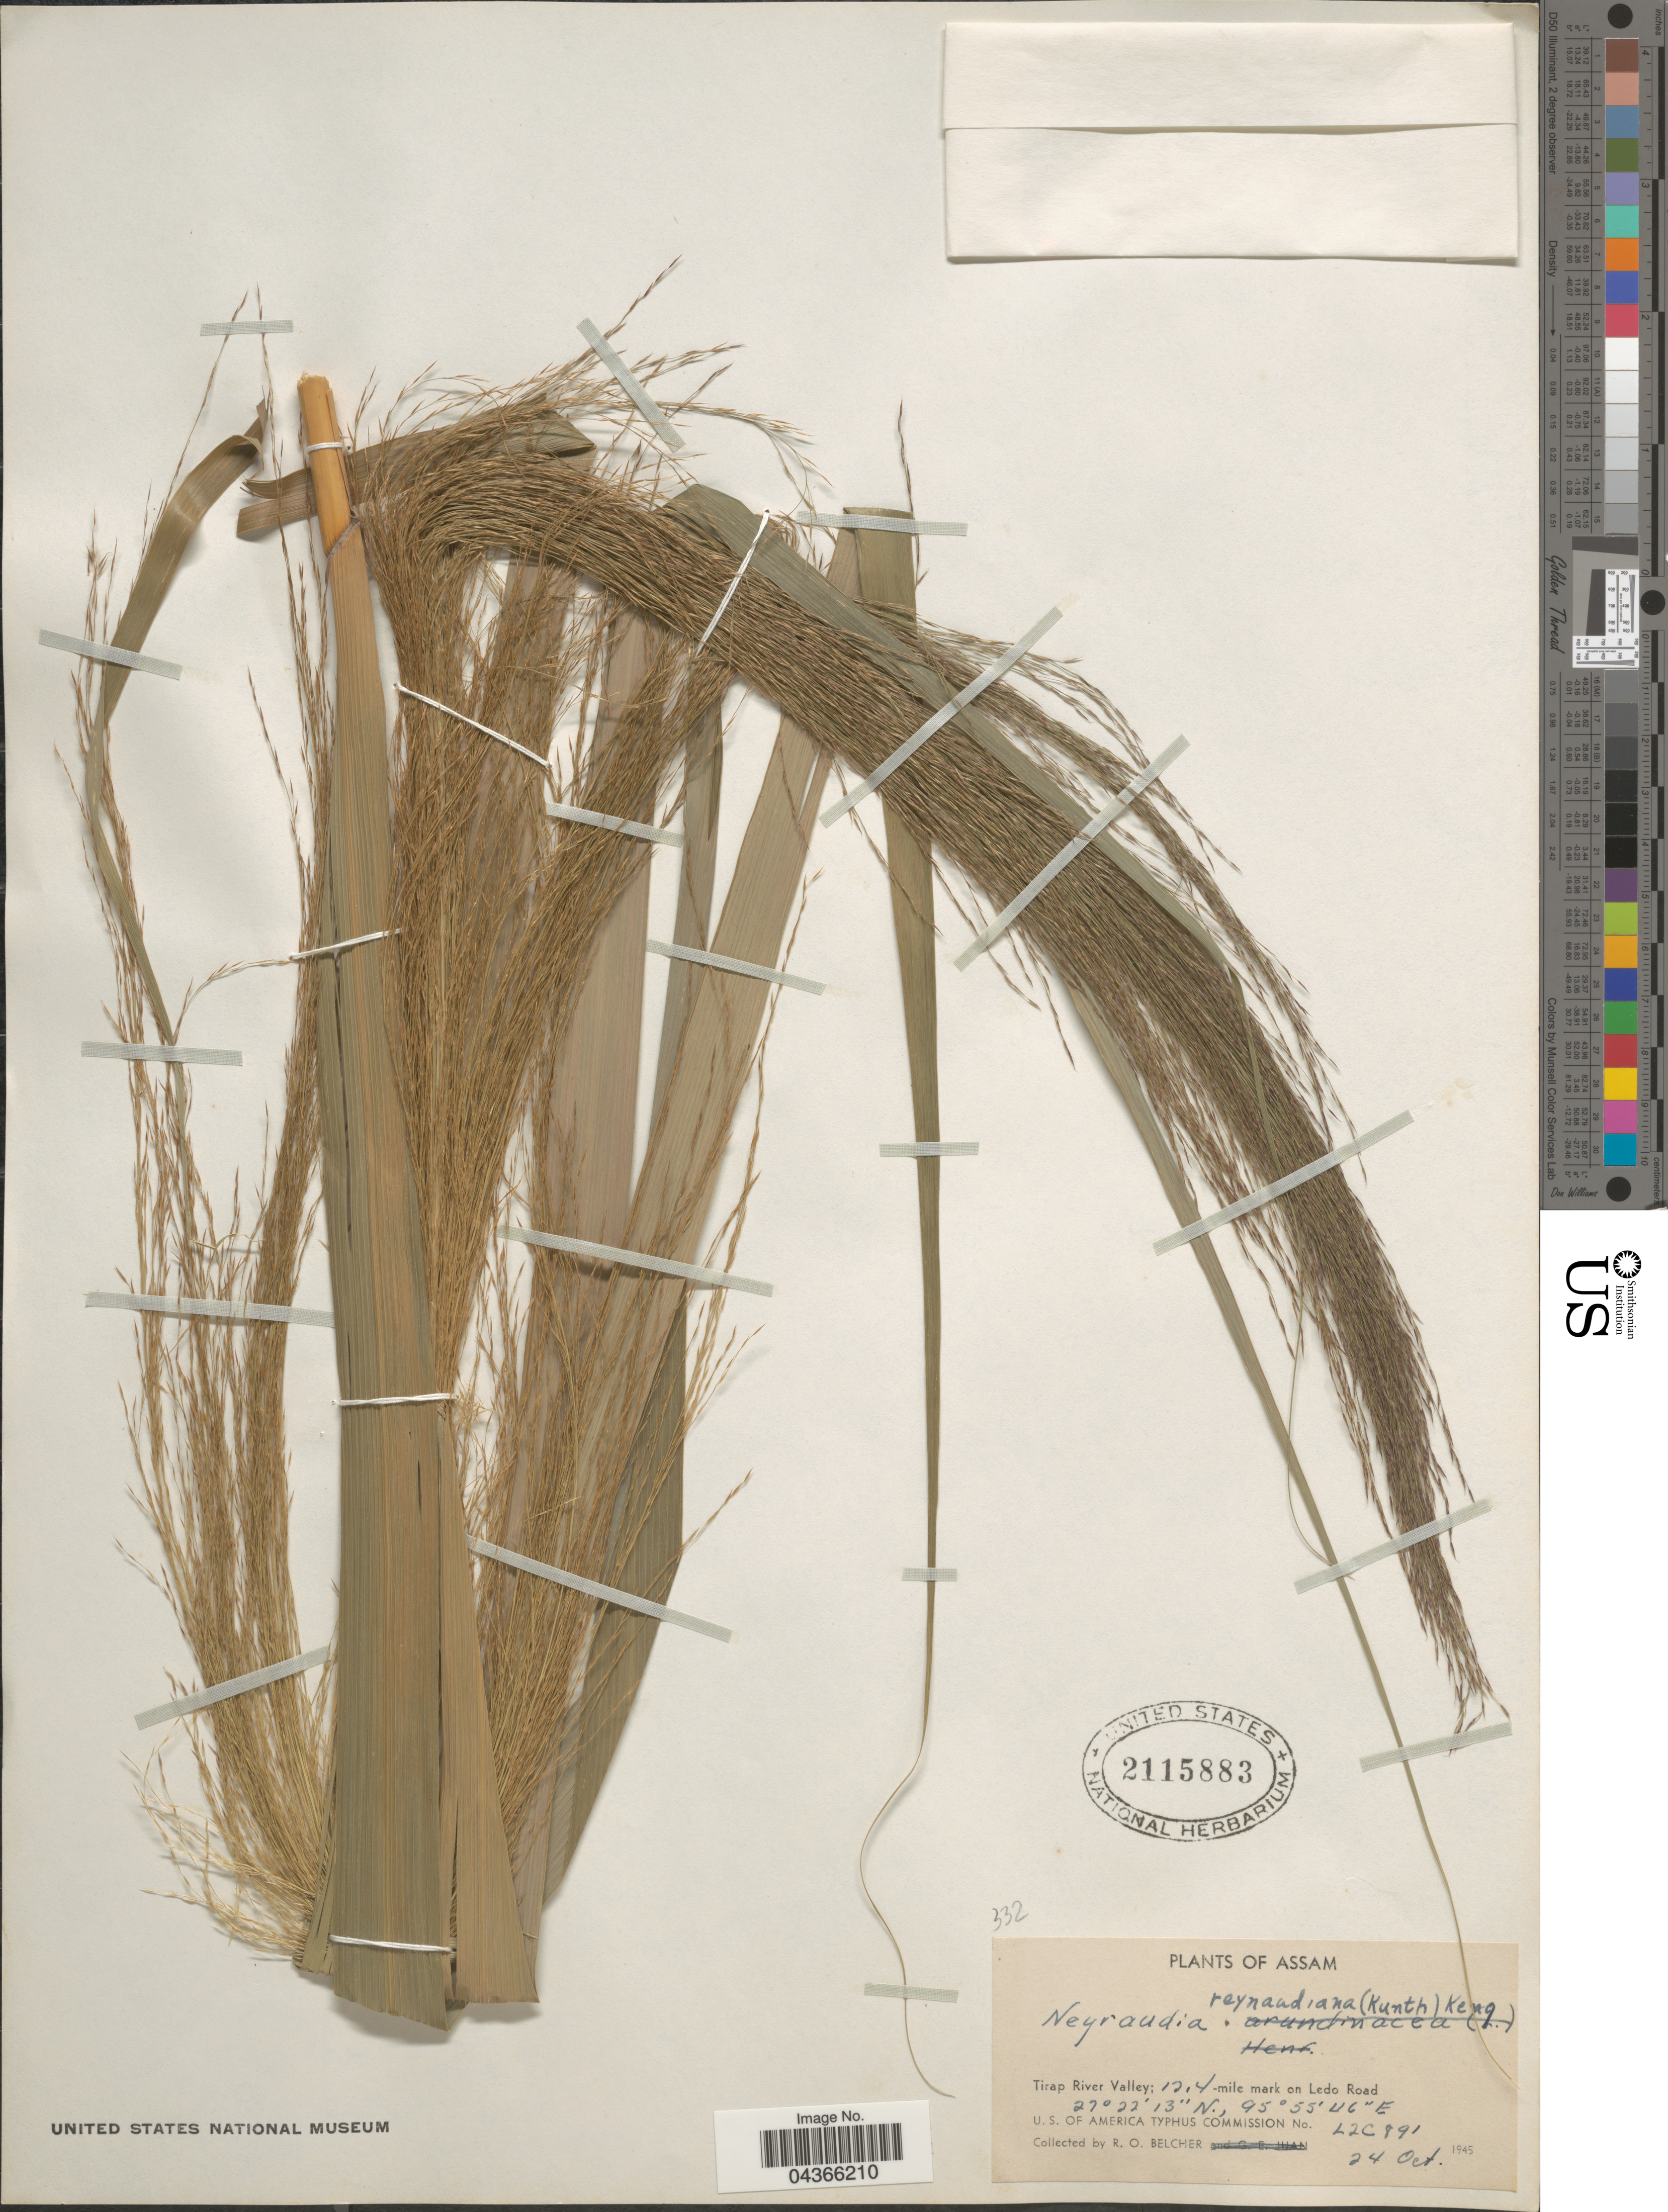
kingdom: Plantae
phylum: Tracheophyta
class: Liliopsida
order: Poales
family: Poaceae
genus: Neyraudia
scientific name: Neyraudia reynaudiana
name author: (Kunth) Keng ex Hitchc.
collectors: R. Belcher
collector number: L2C891?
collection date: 1945-10-24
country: India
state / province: Assam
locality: Tirap River Valley; 12,4 -mile mark on Ledo Road.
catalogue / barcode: US 2115883